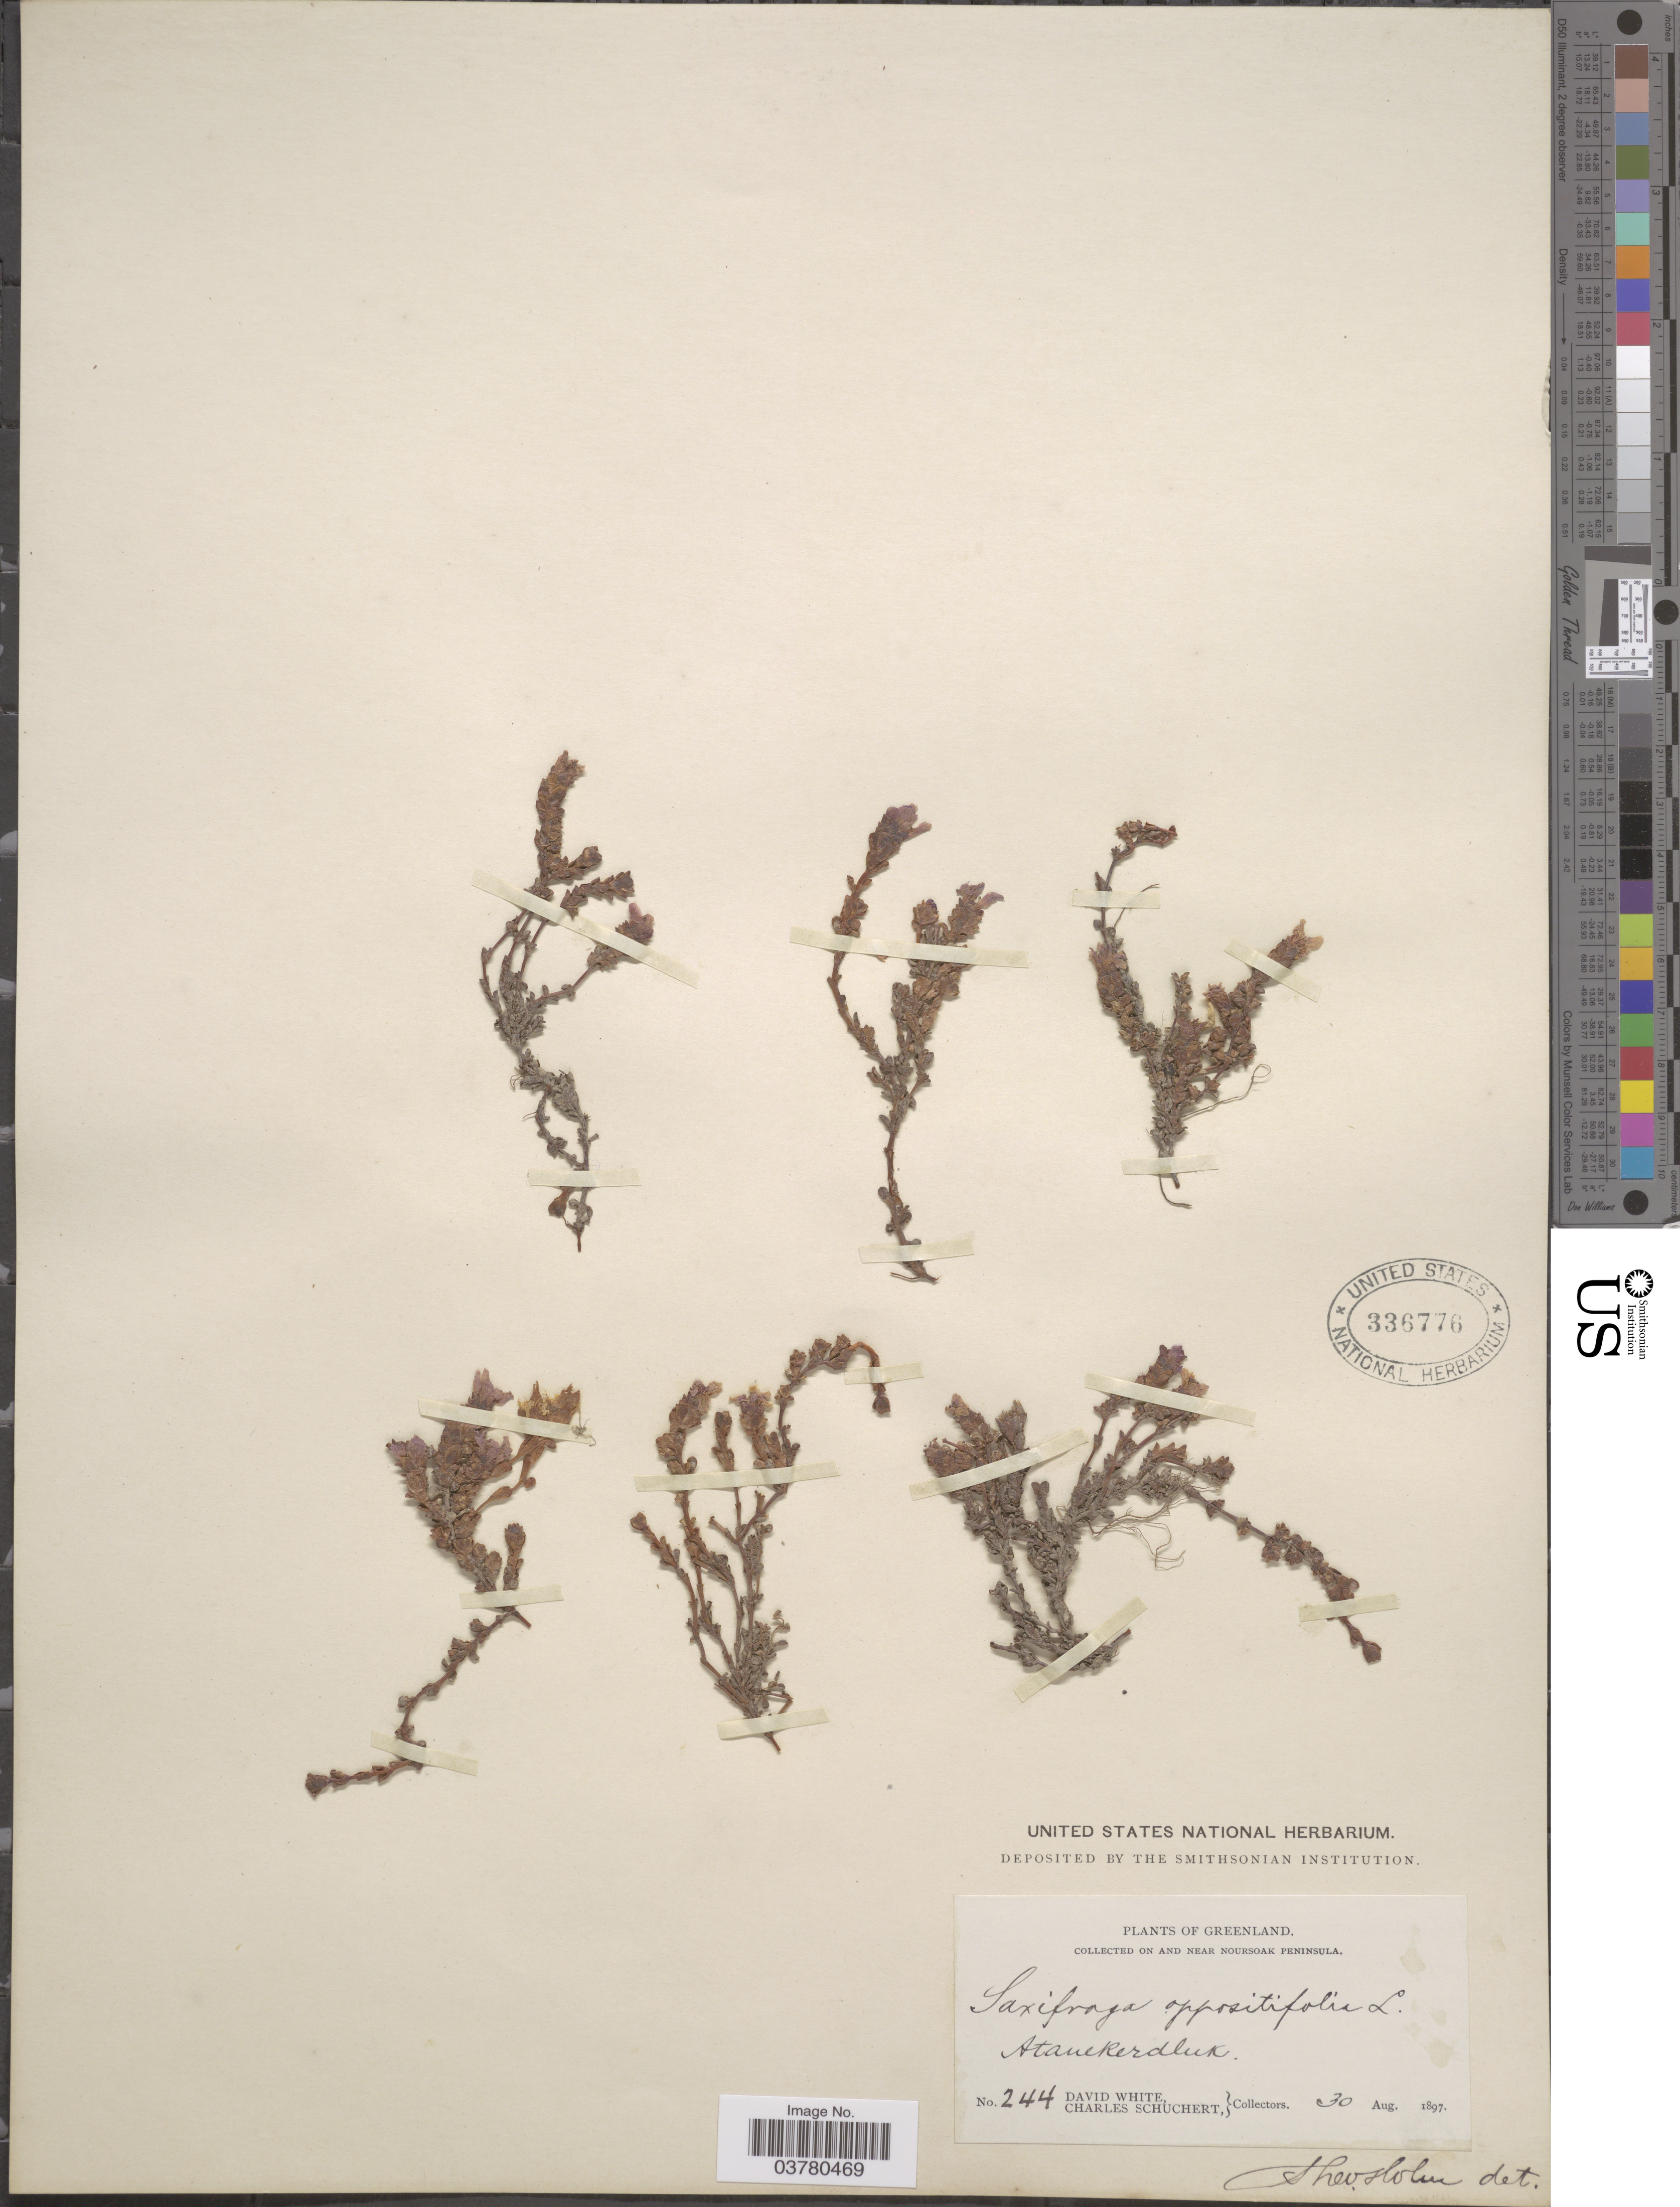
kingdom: Plantae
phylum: Tracheophyta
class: Magnoliopsida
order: Saxifragales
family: Saxifragaceae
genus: Saxifraga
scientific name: Saxifraga oppositifolia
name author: L.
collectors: D. White & C. Schuchert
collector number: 244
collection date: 1897-08-30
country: Greenland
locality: On and near Noursoak Peninsula. Atanekerdluk.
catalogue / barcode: US 336776